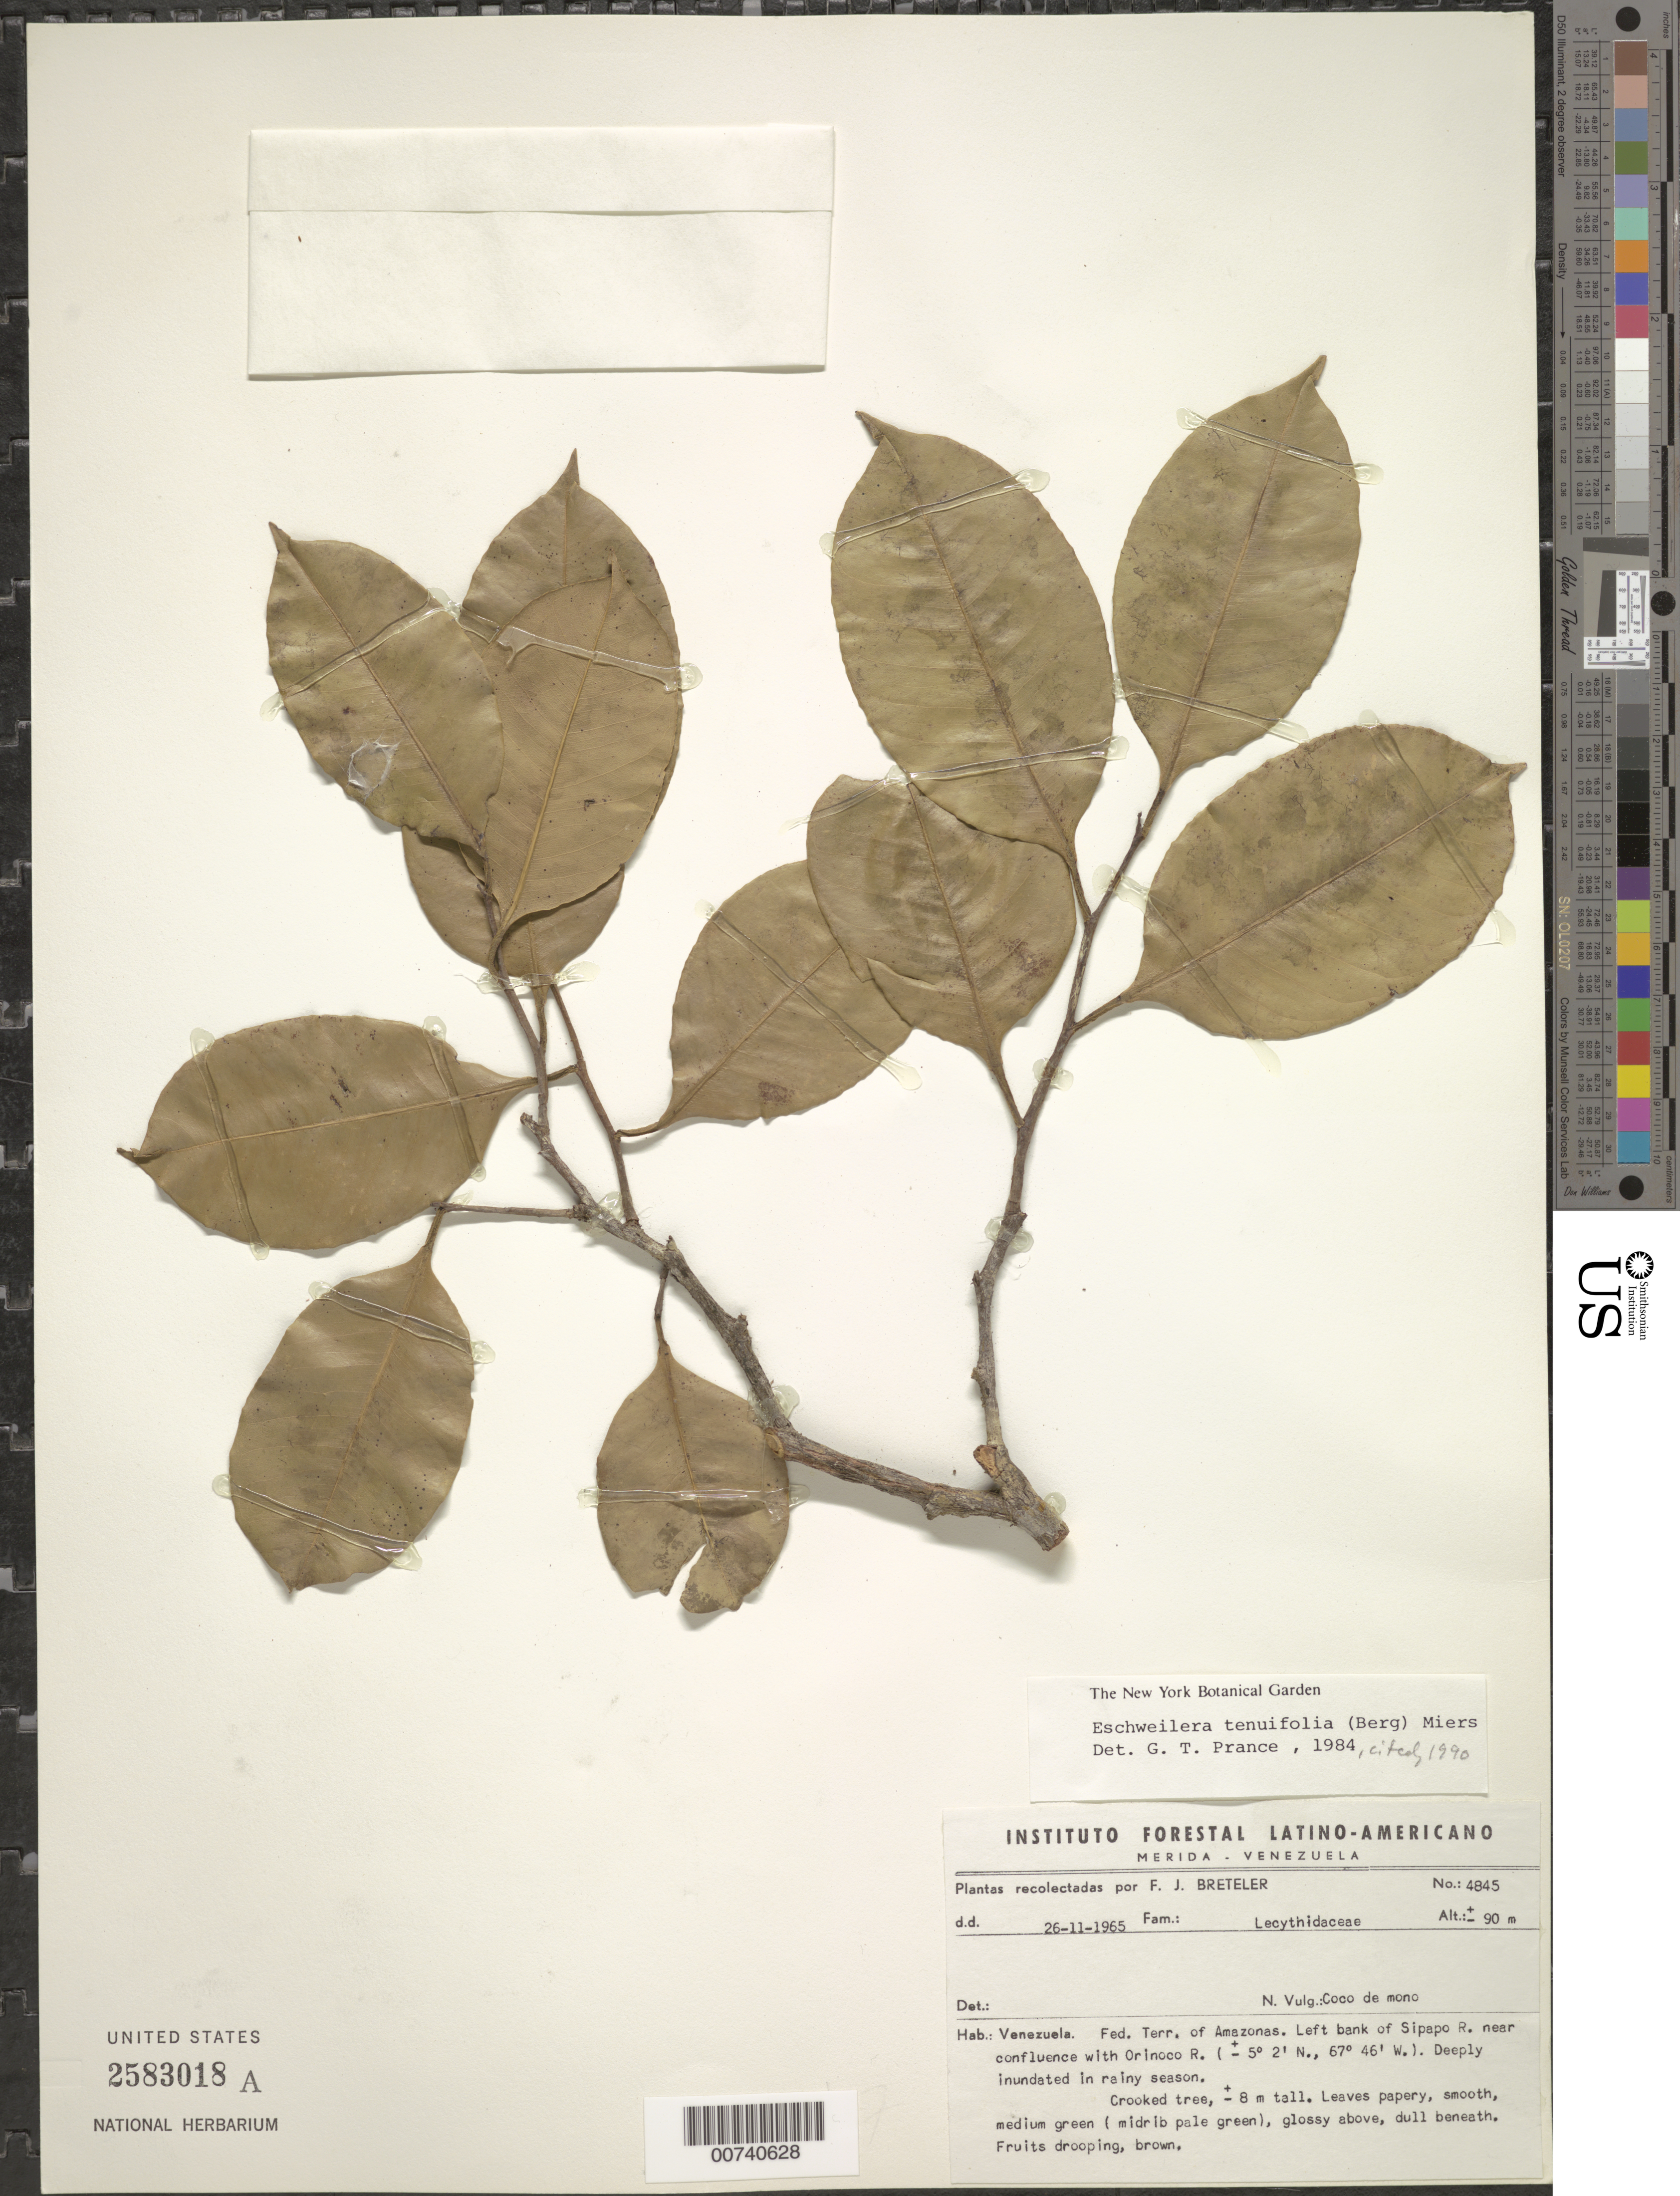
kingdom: Plantae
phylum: Tracheophyta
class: Magnoliopsida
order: Ericales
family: Lecythidaceae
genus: Eschweilera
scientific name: Eschweilera tenuifolia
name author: (O. Berg) Miers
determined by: Mori, Scott A.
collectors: F. J. Breteler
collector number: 4845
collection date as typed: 26-Nov-65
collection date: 1965-11-26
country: Venezuela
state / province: Amazonas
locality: Sipapo R., left bank; near confl. with Orinoco R.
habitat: Riverbank; deeply inundated in rainy season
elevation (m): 90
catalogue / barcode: US 2583018A